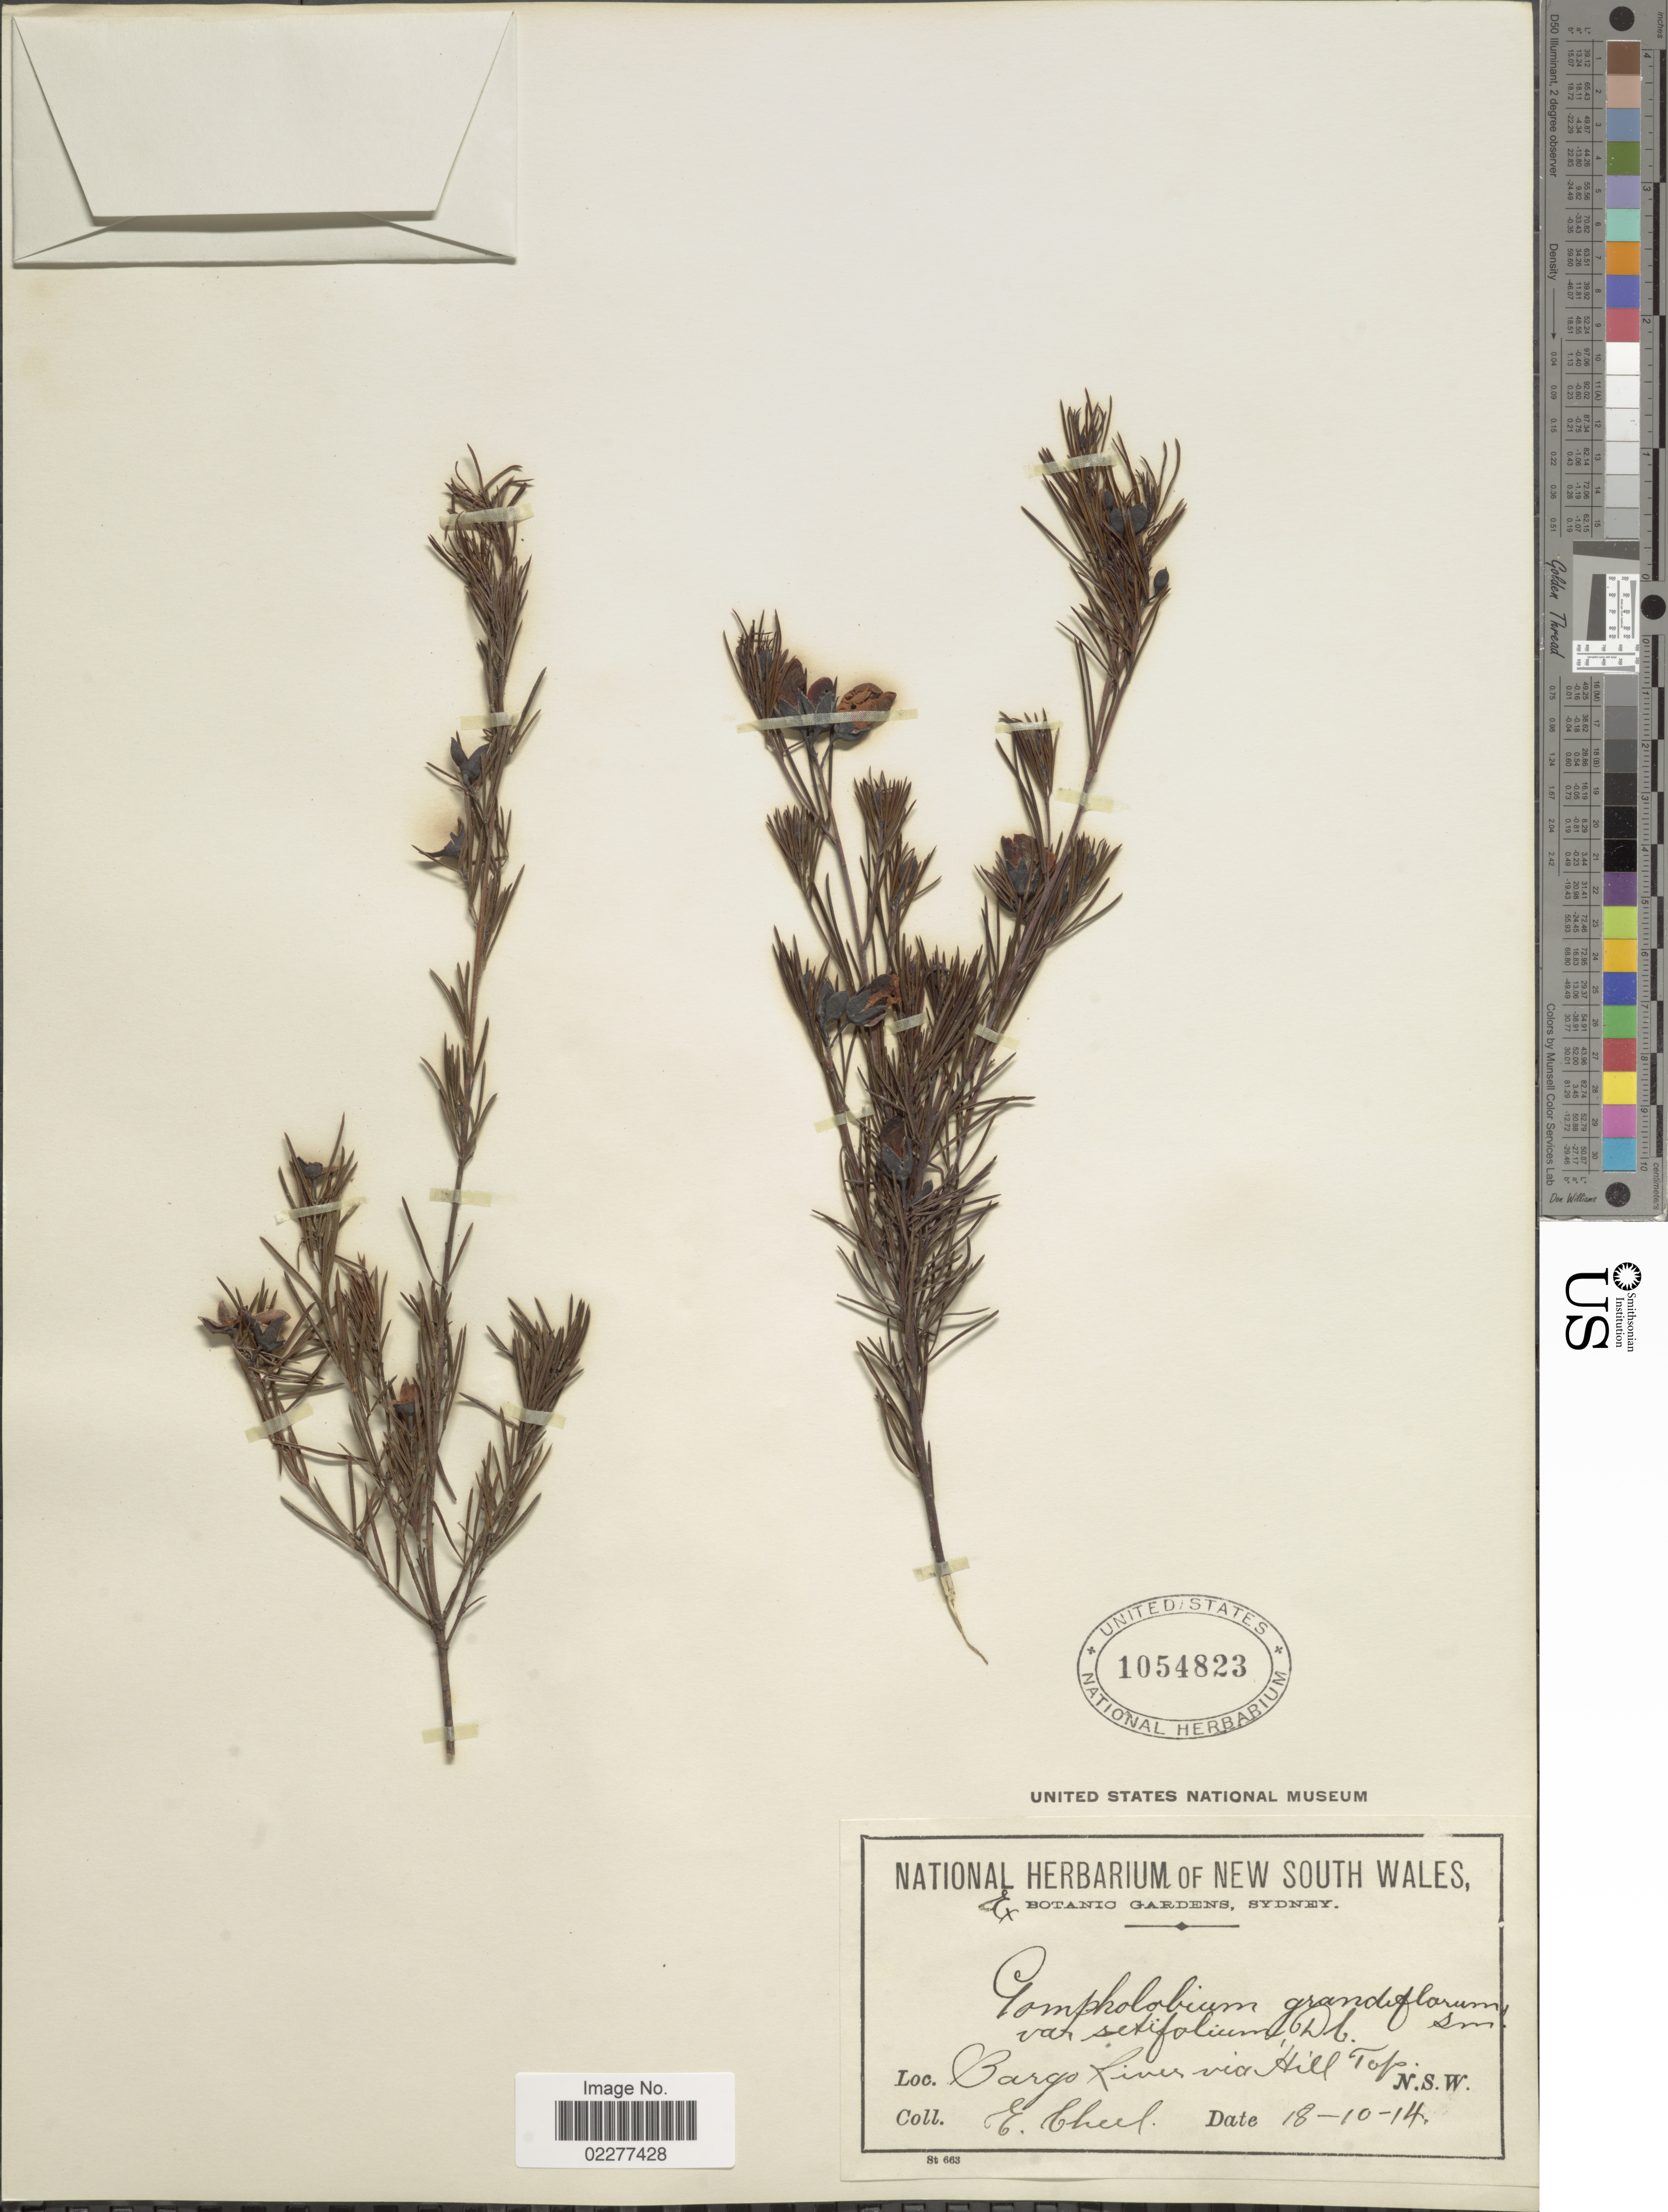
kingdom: Plantae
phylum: Tracheophyta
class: Magnoliopsida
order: Fabales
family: Fabaceae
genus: Gompholobium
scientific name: Gompholobium grandiflorum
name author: Sm.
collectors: E. Cheel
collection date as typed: Transcribed d/m/y: 18/10/14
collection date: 1914-10-18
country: Australia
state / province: New South Wales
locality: Bargo River via Hill Top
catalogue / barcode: US 1054823